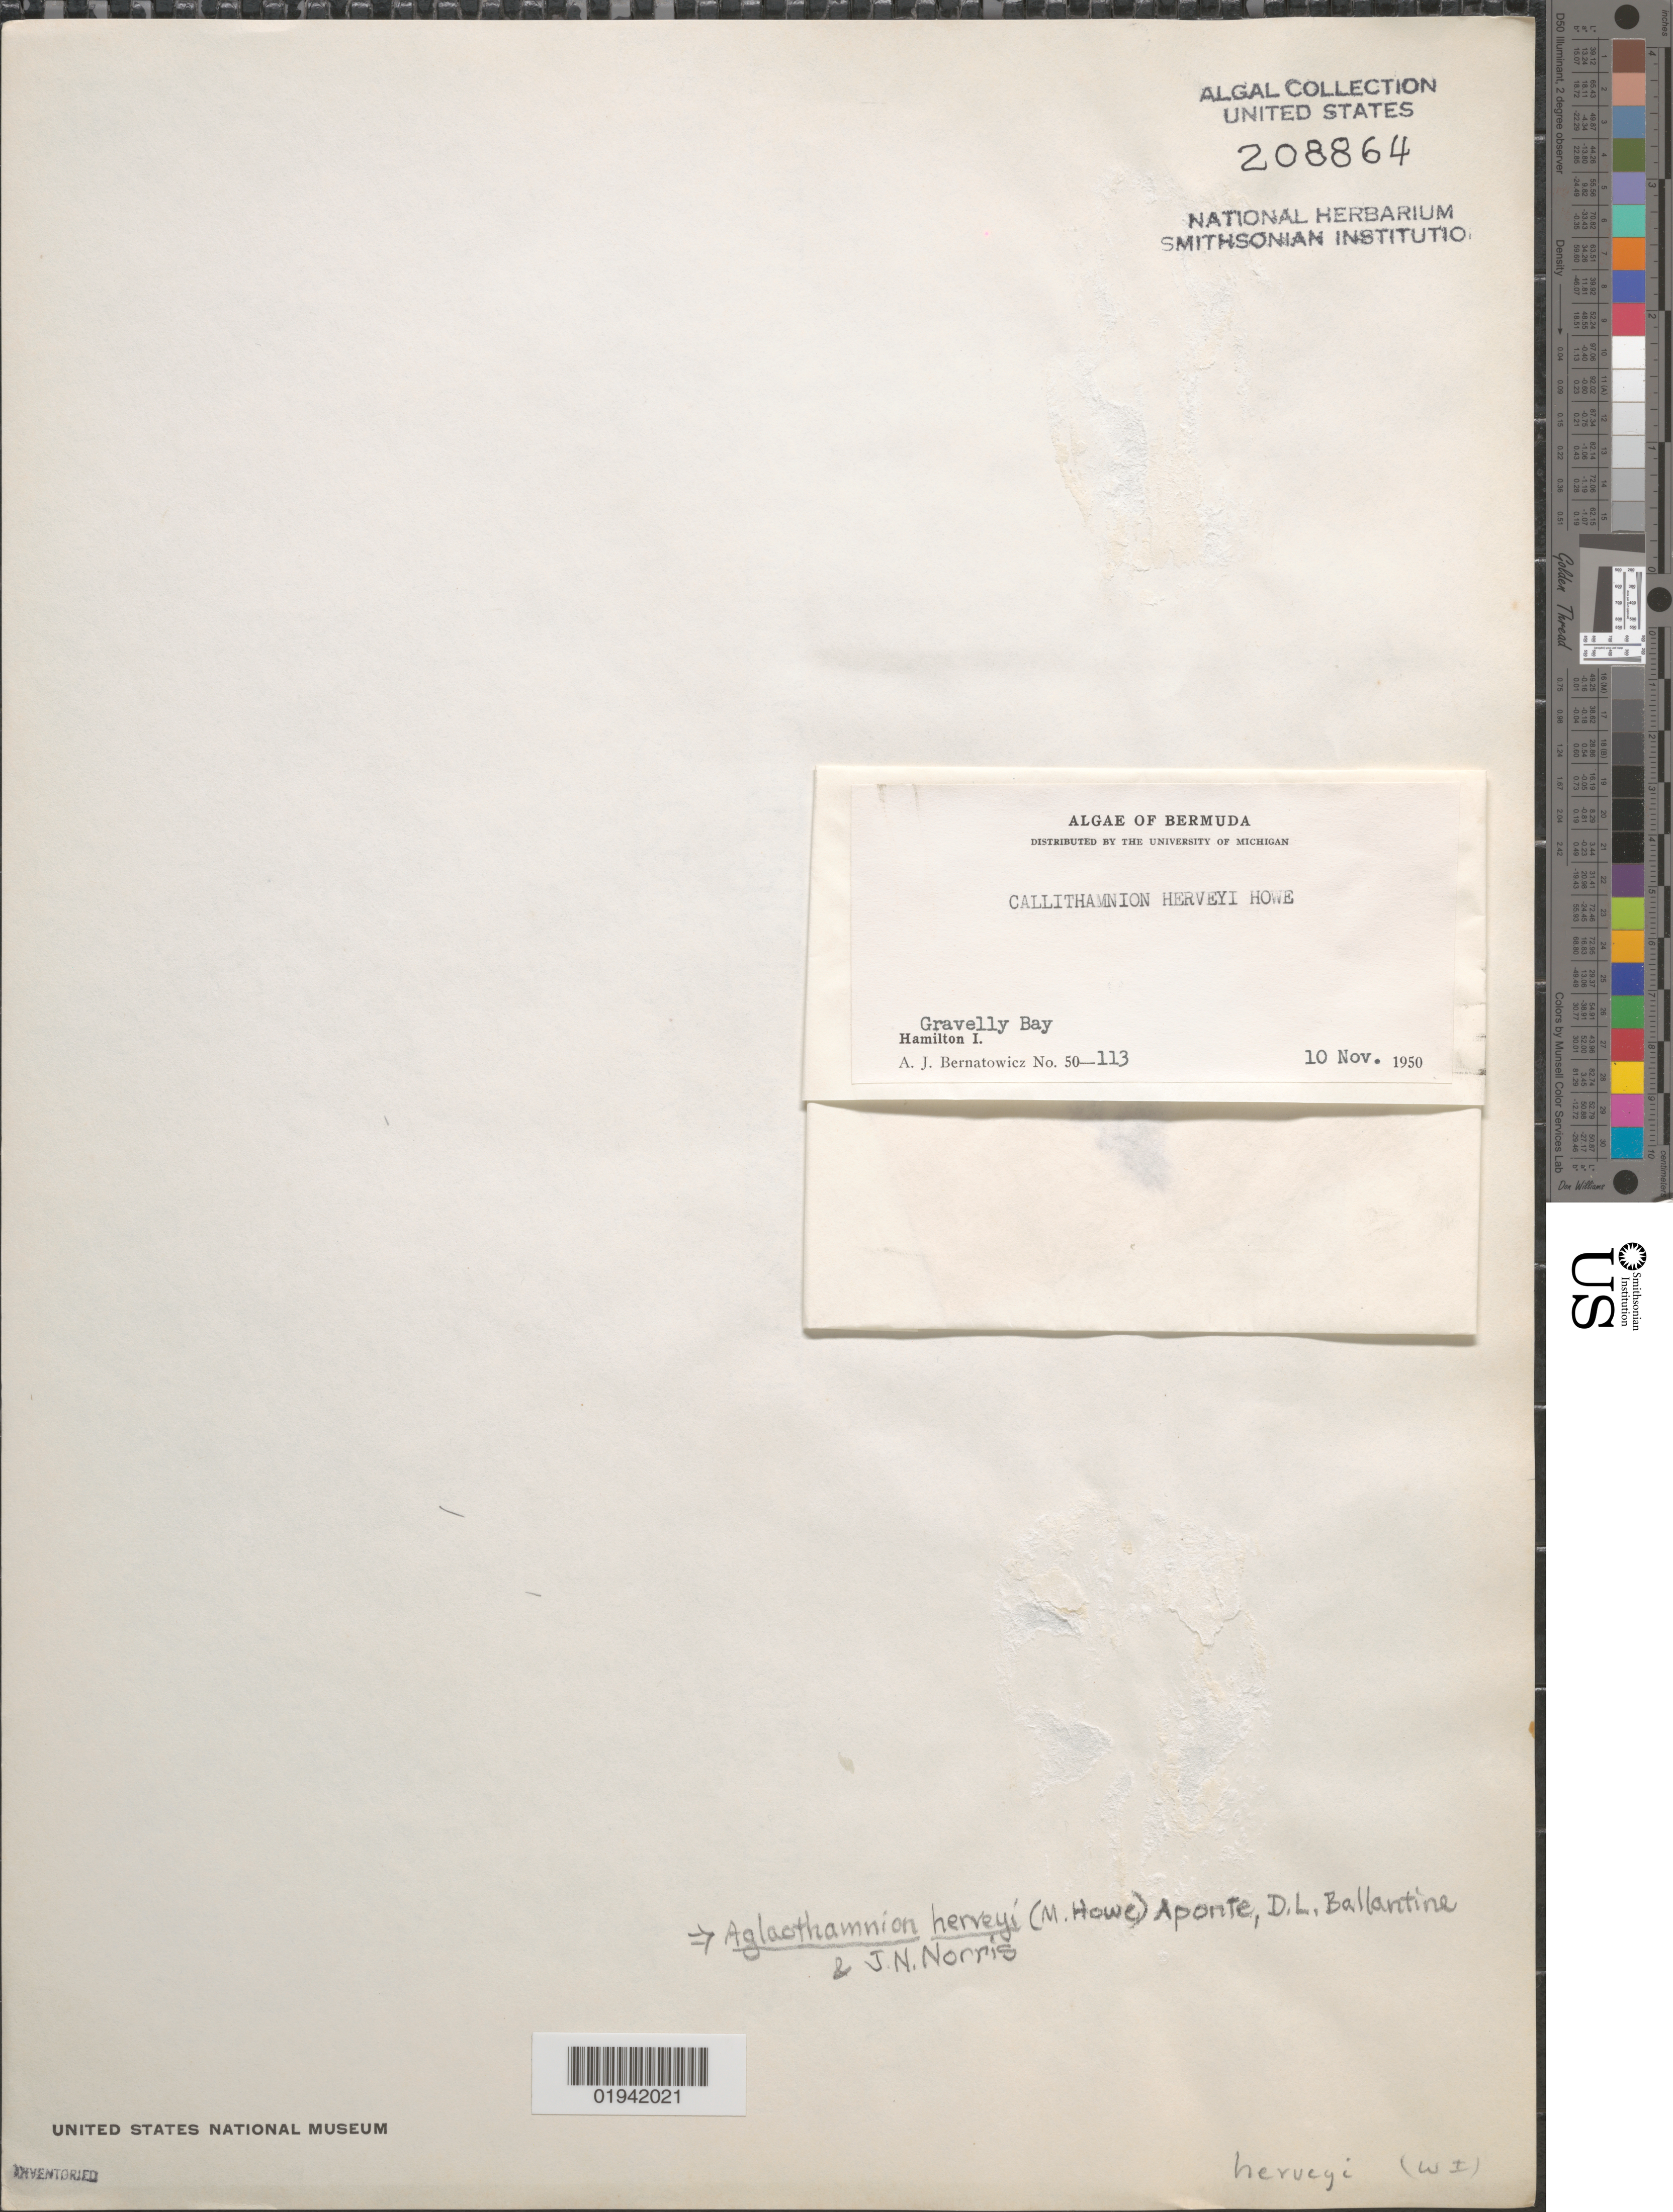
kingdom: Plantae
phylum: Rhodophyta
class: Florideophyceae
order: Ceramiales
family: Callithamniaceae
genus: Aglaothamnion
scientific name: Aglaothamnion herveyi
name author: (M. Howe) N.E.Aponte et al.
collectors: A. Bernatowicz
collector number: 50-113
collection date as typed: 10 Nov 1950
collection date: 1950-11-10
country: Bermuda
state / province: Smithʼs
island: Bermuda Island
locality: Gravelly Bay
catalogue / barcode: US 208864